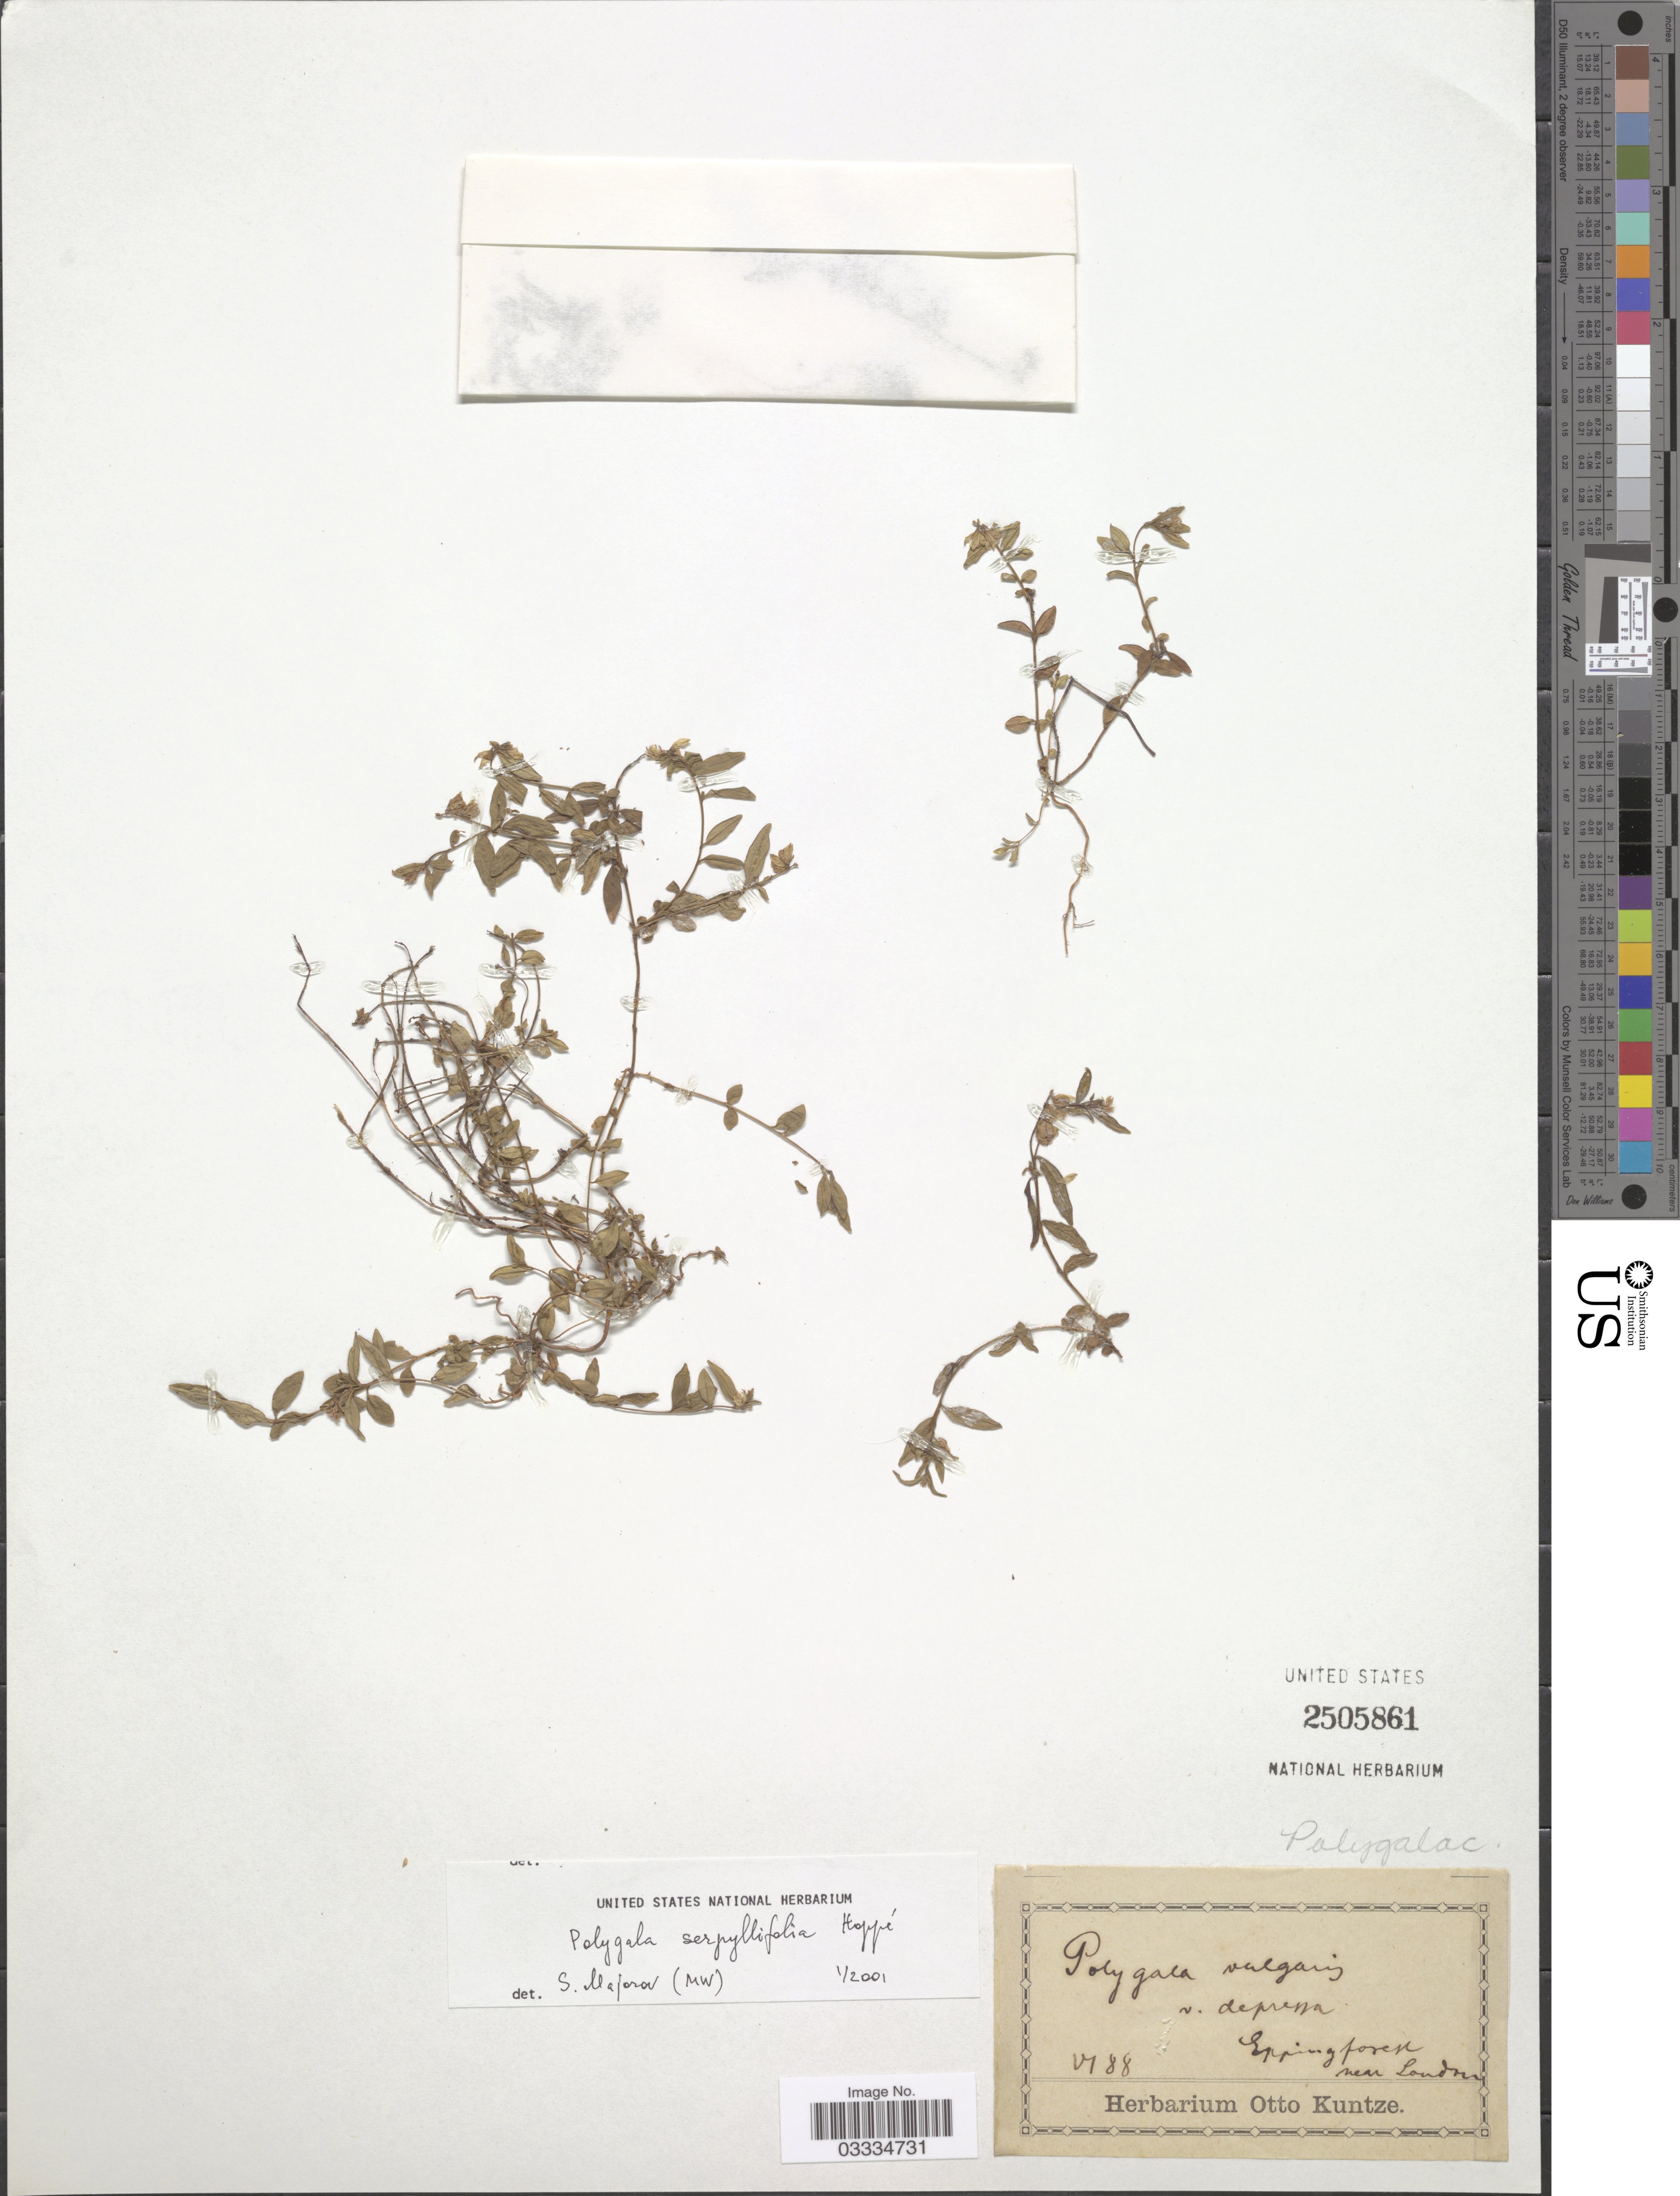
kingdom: Plantae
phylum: Tracheophyta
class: Magnoliopsida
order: Fabales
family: Polygalaceae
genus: Polygala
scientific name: Polygala serpyllacea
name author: Weihe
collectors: ex herb. Otto Kuntze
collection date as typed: Transcribed d/m/y: /4/88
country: United Kingdom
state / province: England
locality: Epping forest near London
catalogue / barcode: US 2505861